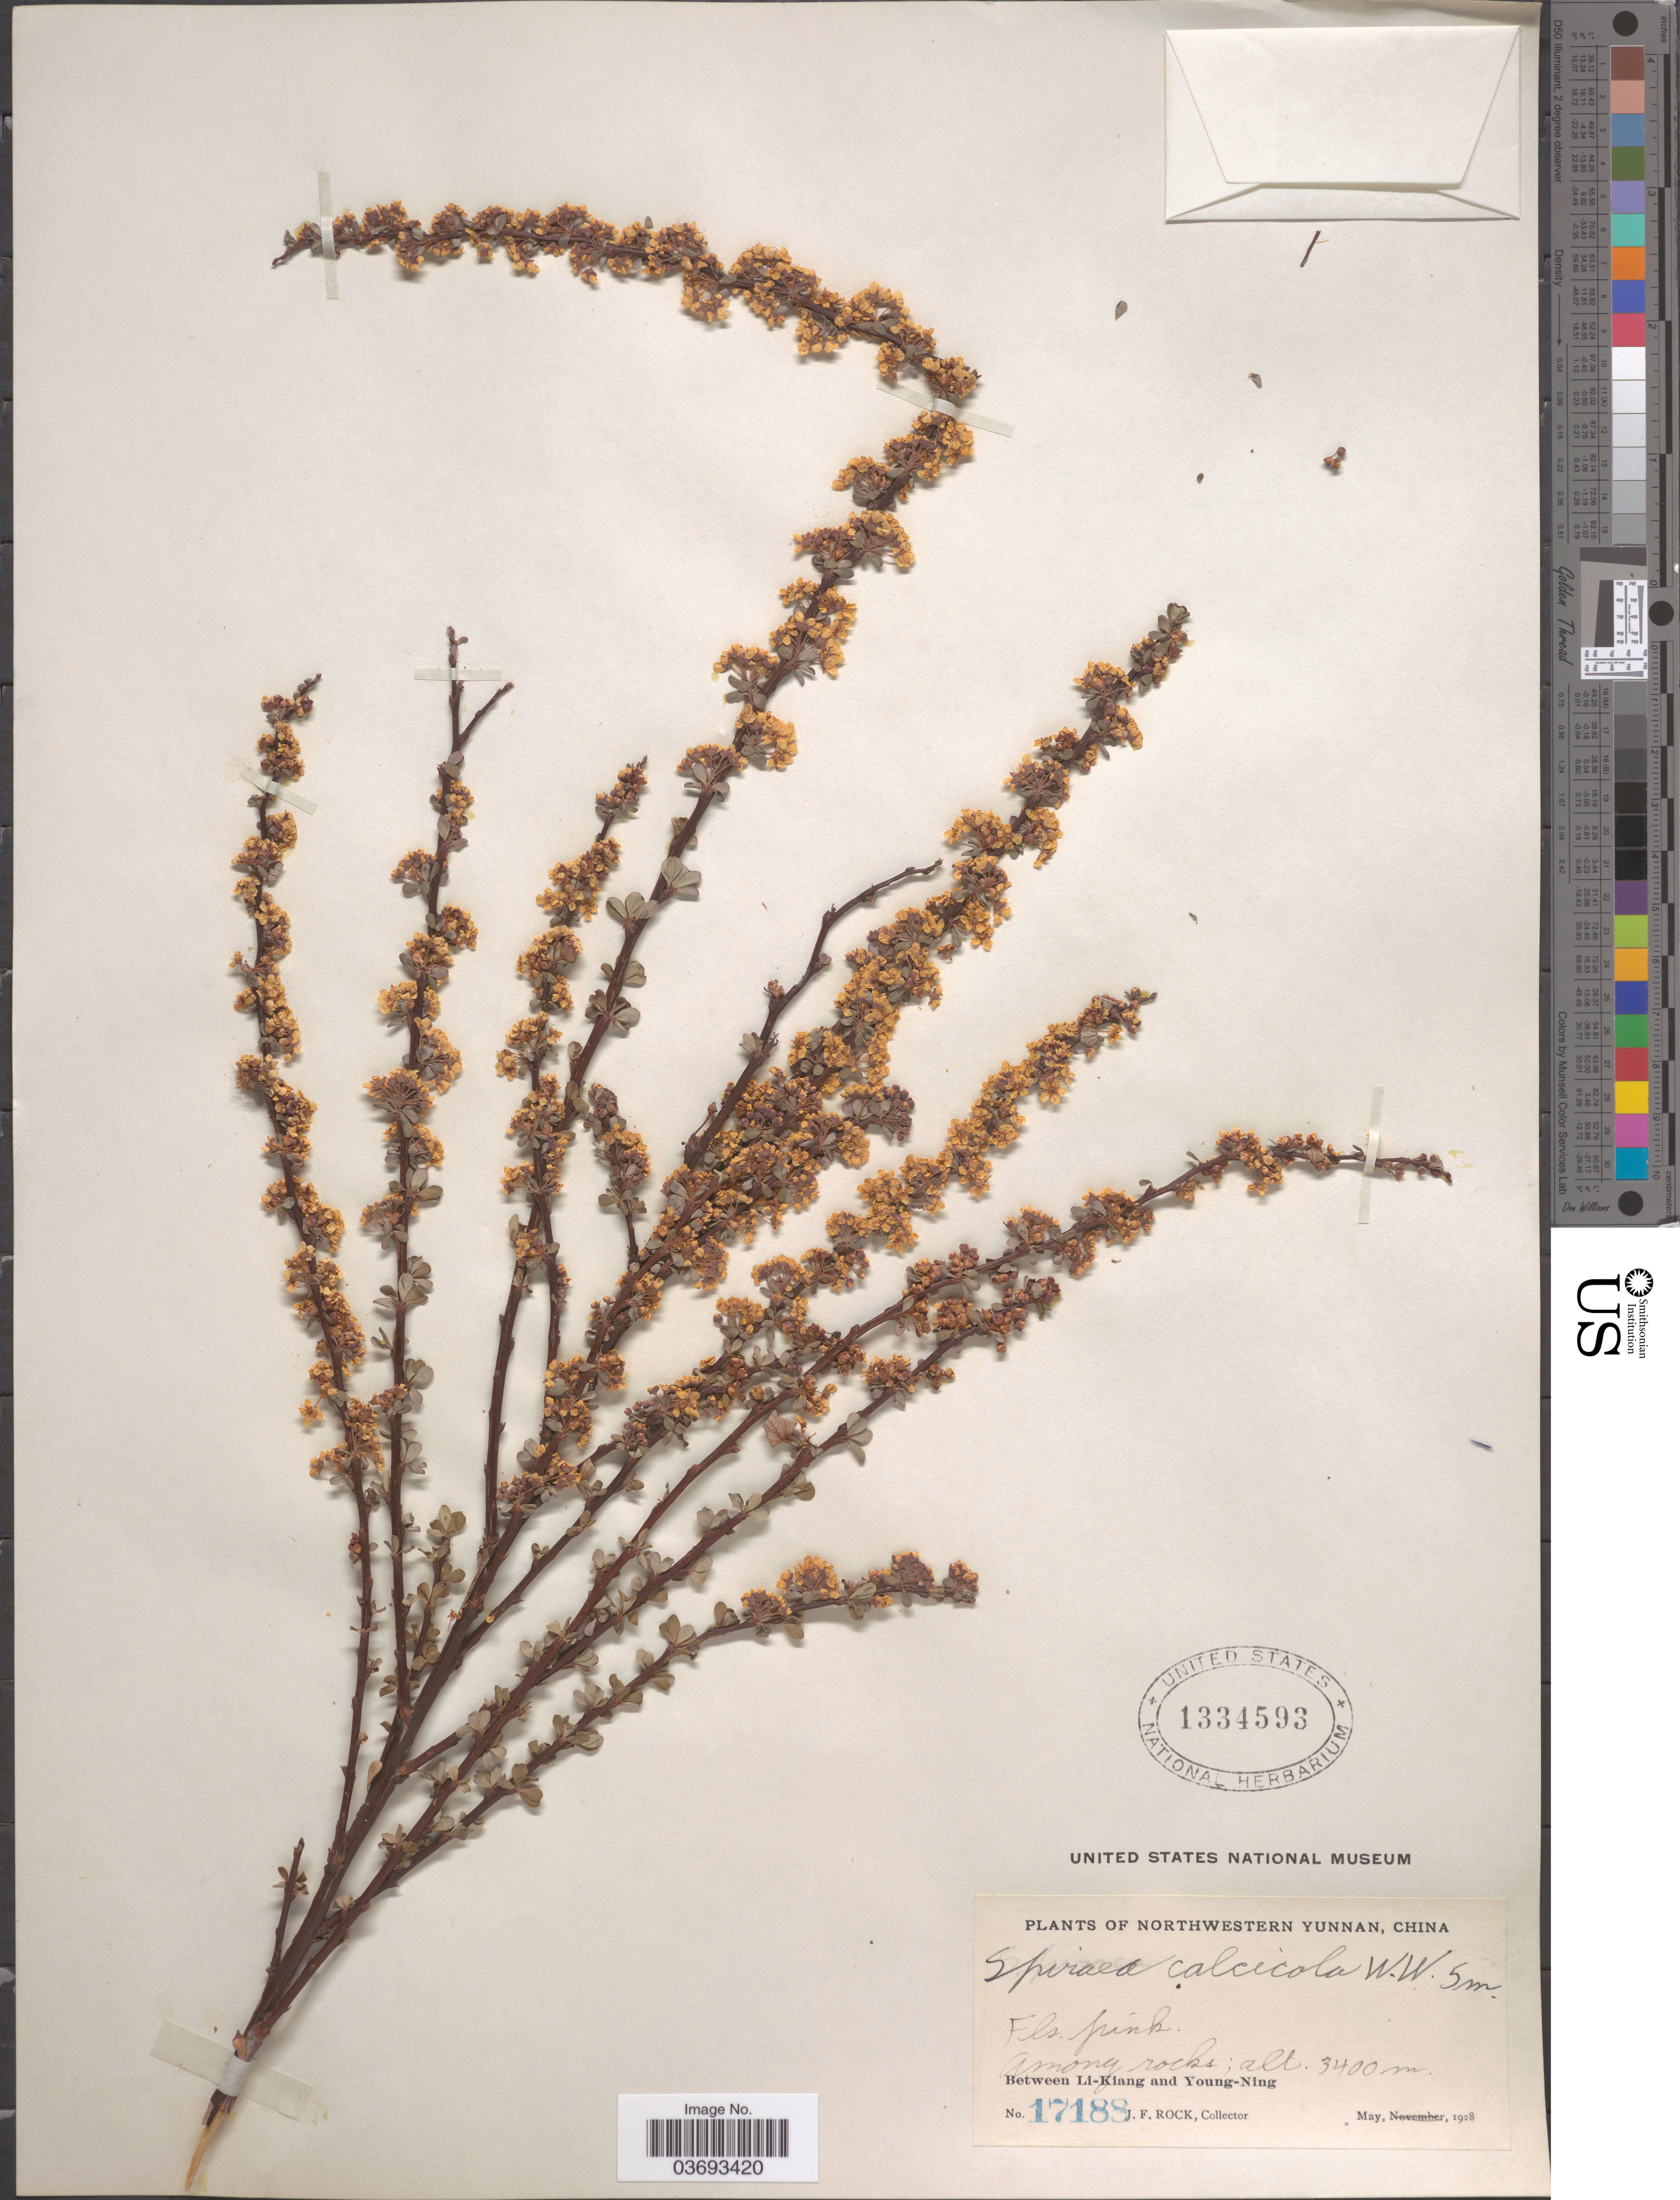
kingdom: Plantae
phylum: Tracheophyta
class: Magnoliopsida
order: Rosales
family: Rosaceae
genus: Spiraea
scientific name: Spiraea calcicola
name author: W.W. Sm.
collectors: J. Rock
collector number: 17188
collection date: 1928-05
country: China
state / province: Yunnan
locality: Northwestern Yunnan. Between Li-Kiang and Young-Ning.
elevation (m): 3400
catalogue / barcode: US 1334593